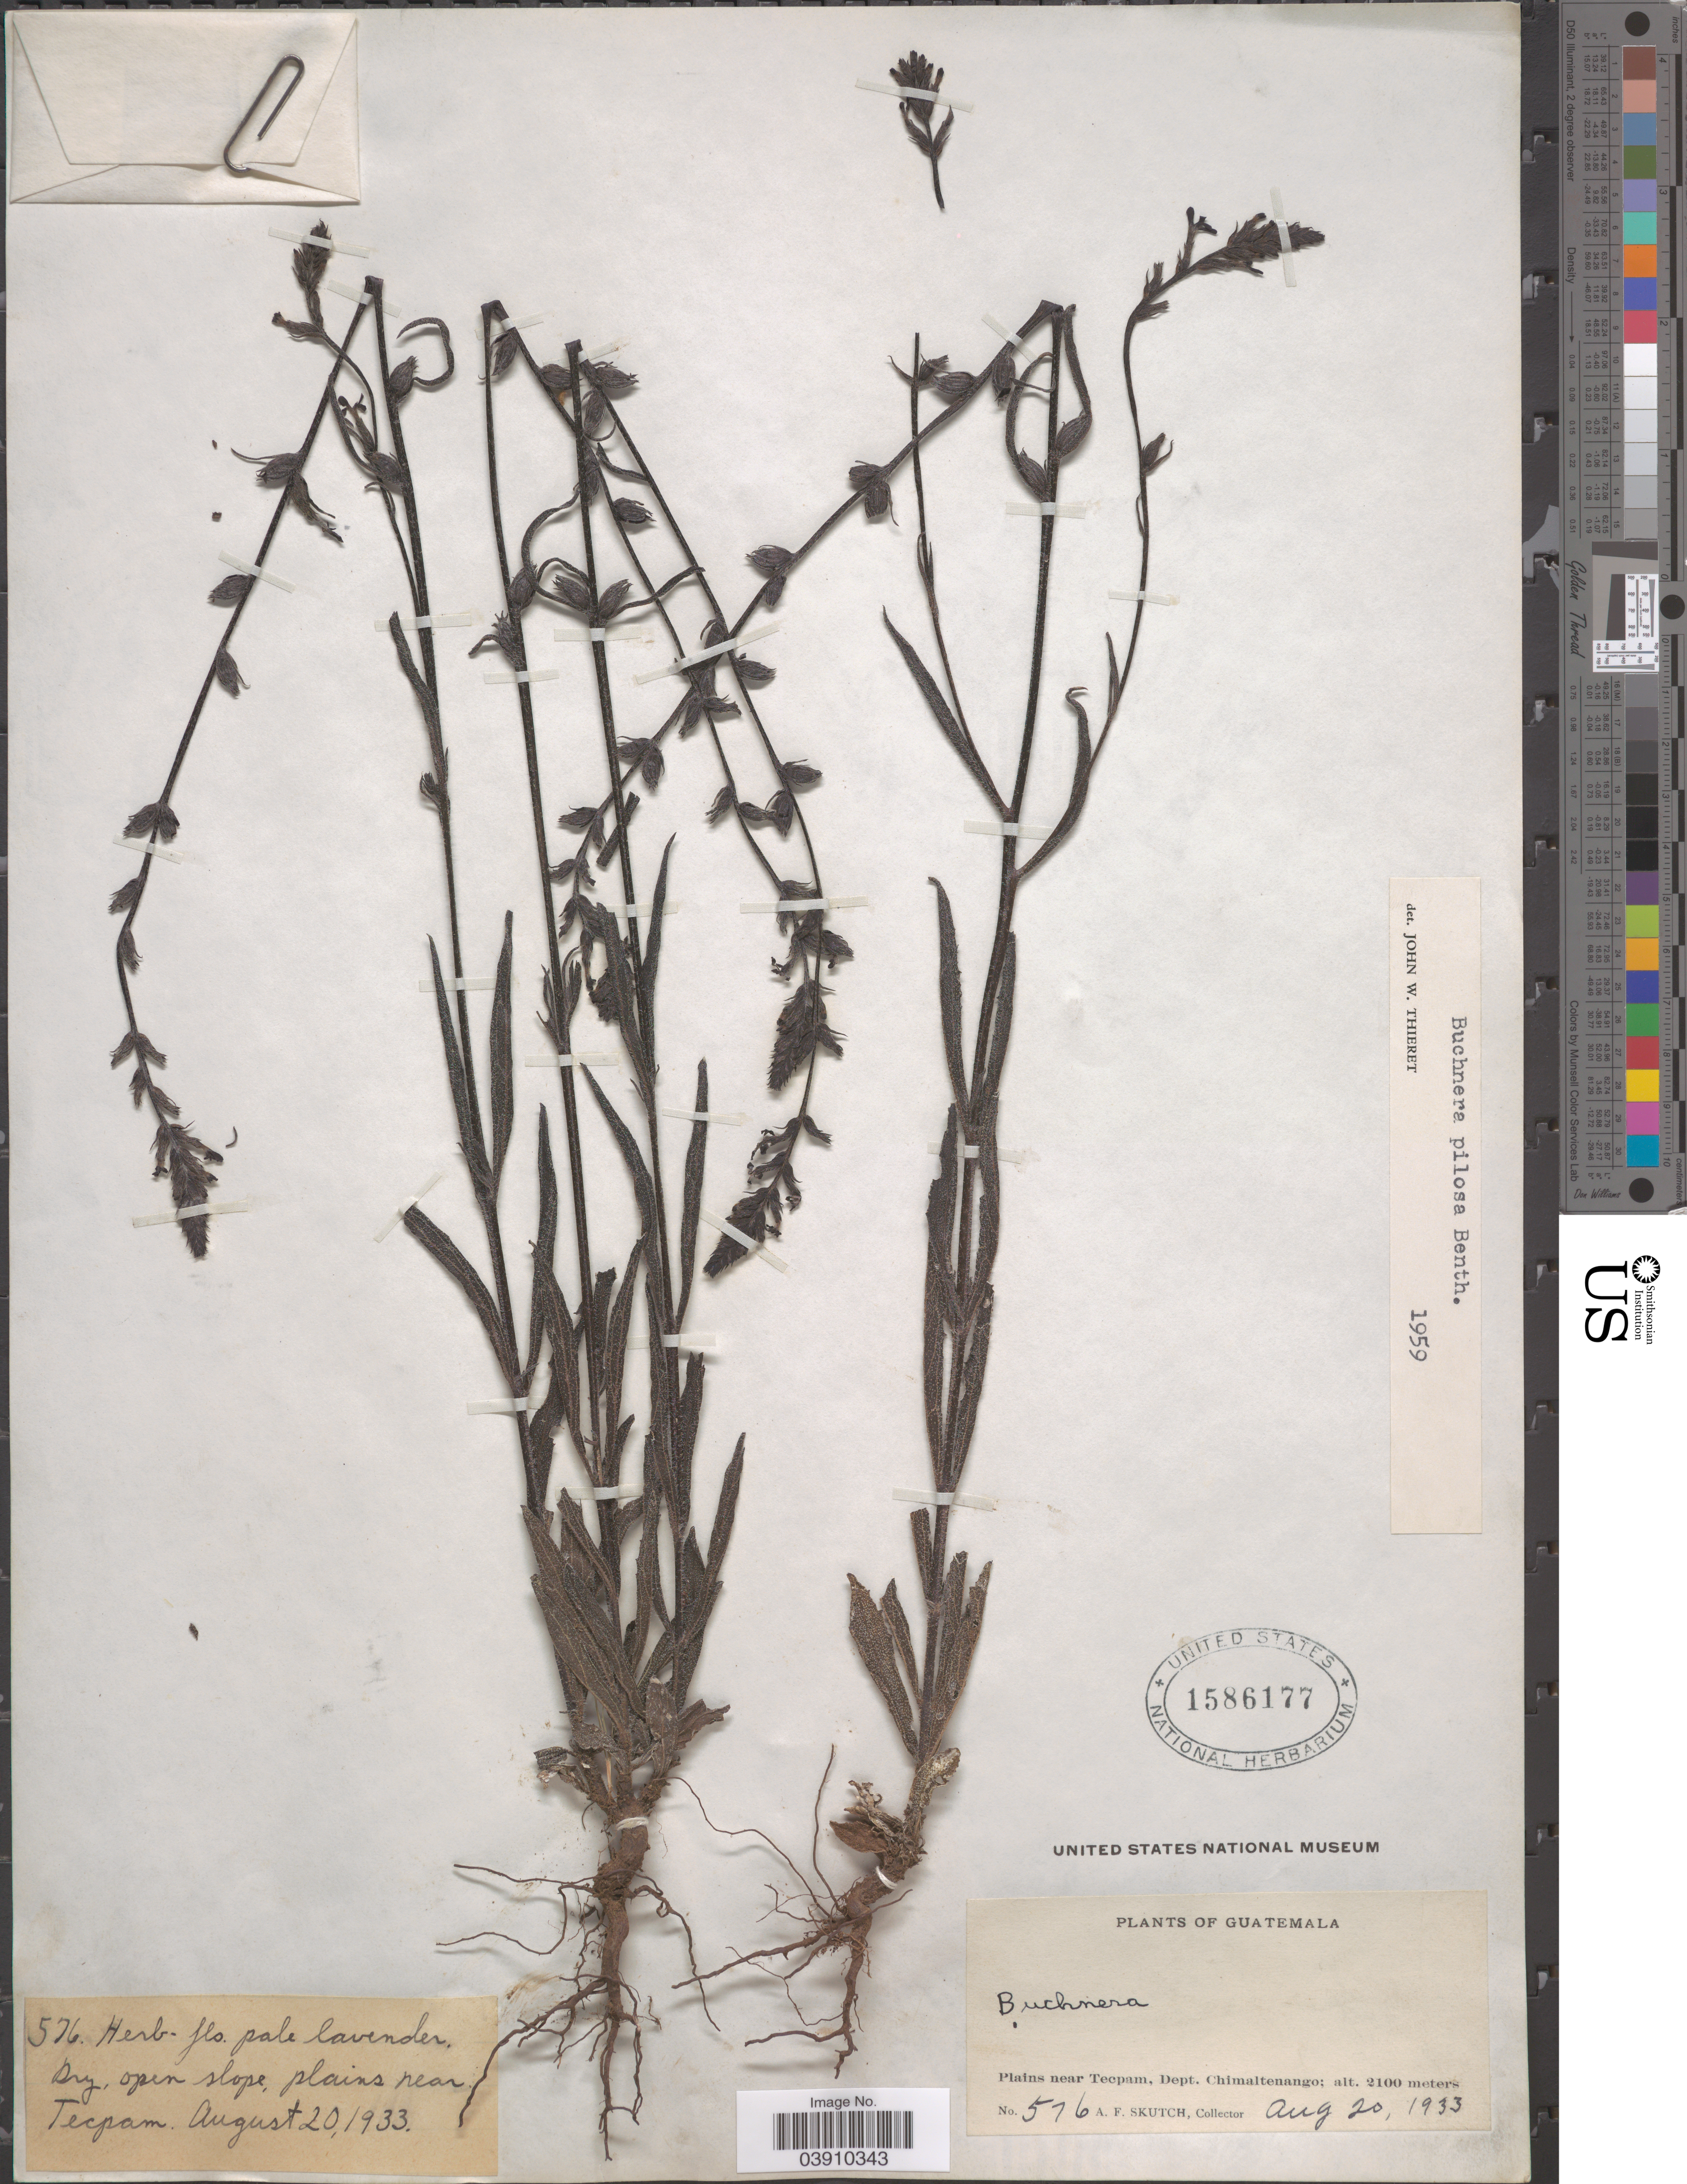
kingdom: Plantae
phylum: Tracheophyta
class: Magnoliopsida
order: Lamiales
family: Orobanchaceae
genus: Buchnera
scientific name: Buchnera pusilla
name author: Kunth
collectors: A. F. Skutch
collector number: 576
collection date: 1933-08-20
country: Guatemala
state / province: Chimaltenango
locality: Plains near Tecpam, Dept. Chimaltenango.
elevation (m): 2100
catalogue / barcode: US 1586177